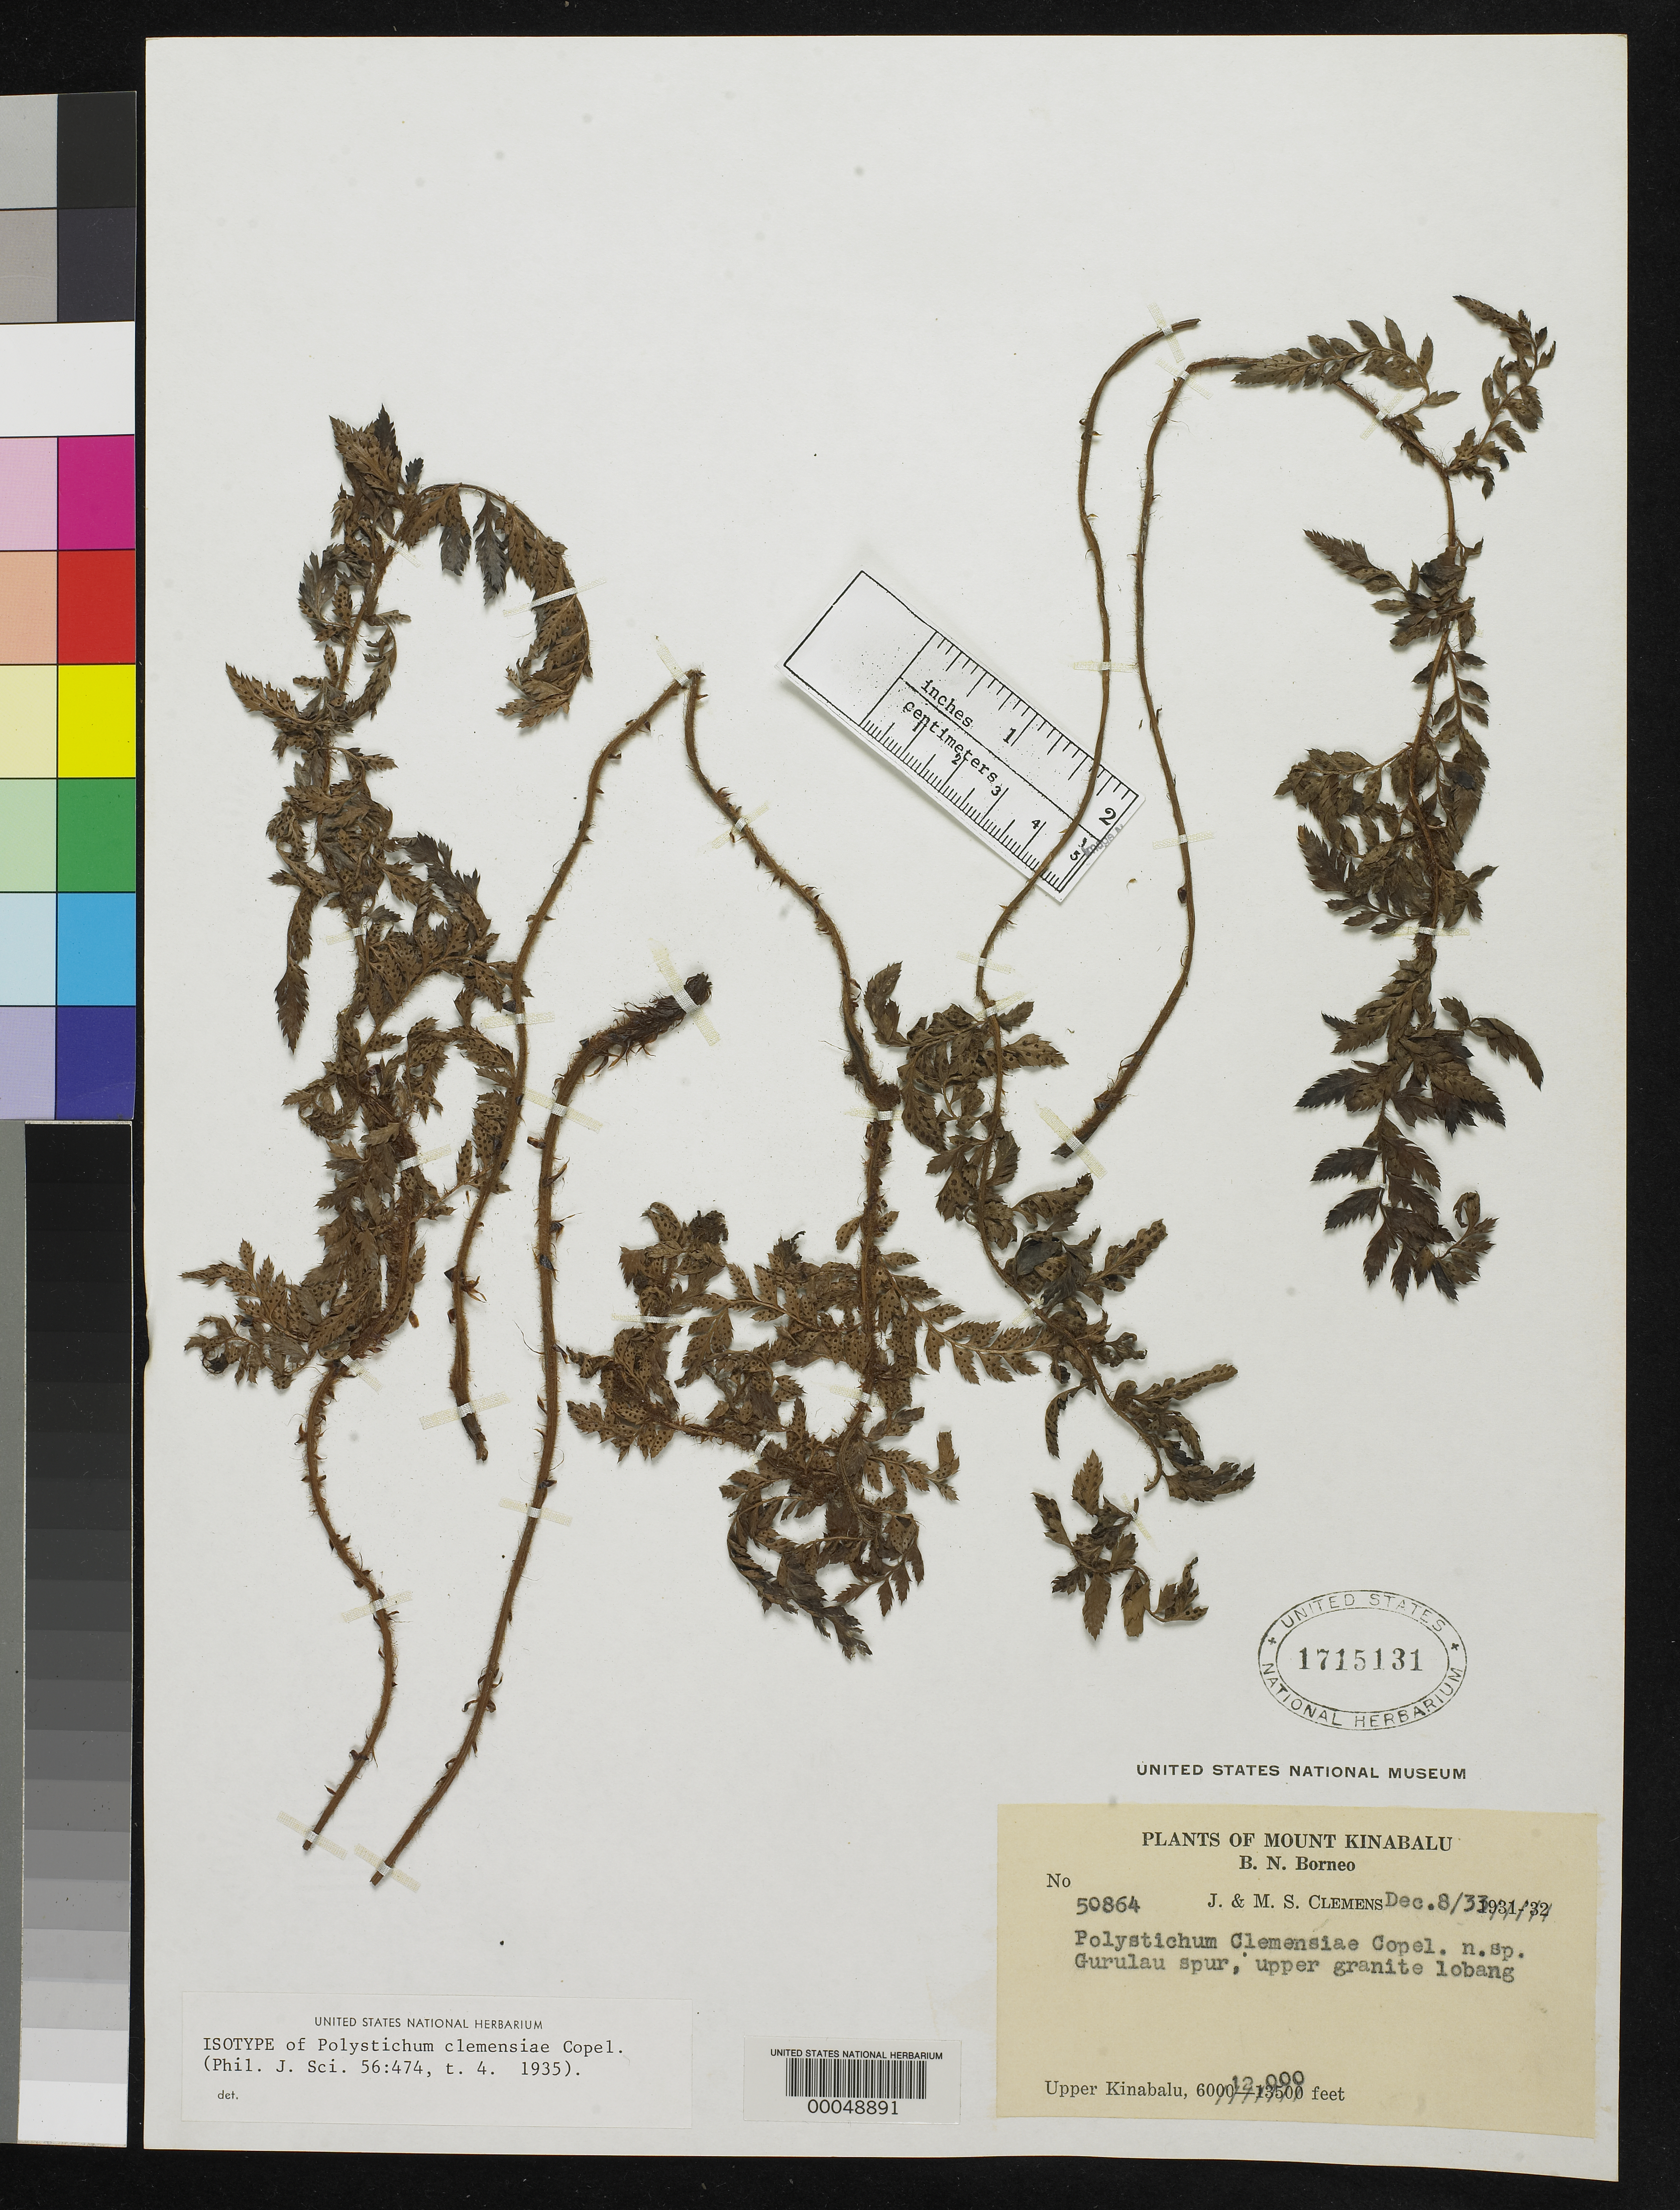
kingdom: Plantae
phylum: Tracheophyta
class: Polypodiopsida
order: Polypodiales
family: Dryopteridaceae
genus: Polystichum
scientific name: Polystichum clemensiae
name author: Copel.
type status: Isotype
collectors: J. Clemens & M. S. Clemens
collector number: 50864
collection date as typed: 08 Dec 1933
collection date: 1933-12-08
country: Malaysia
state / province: Sabah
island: Borneo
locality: Mt. Kinabalu, Gurulau Spur.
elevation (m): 3658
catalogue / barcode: US 1715131